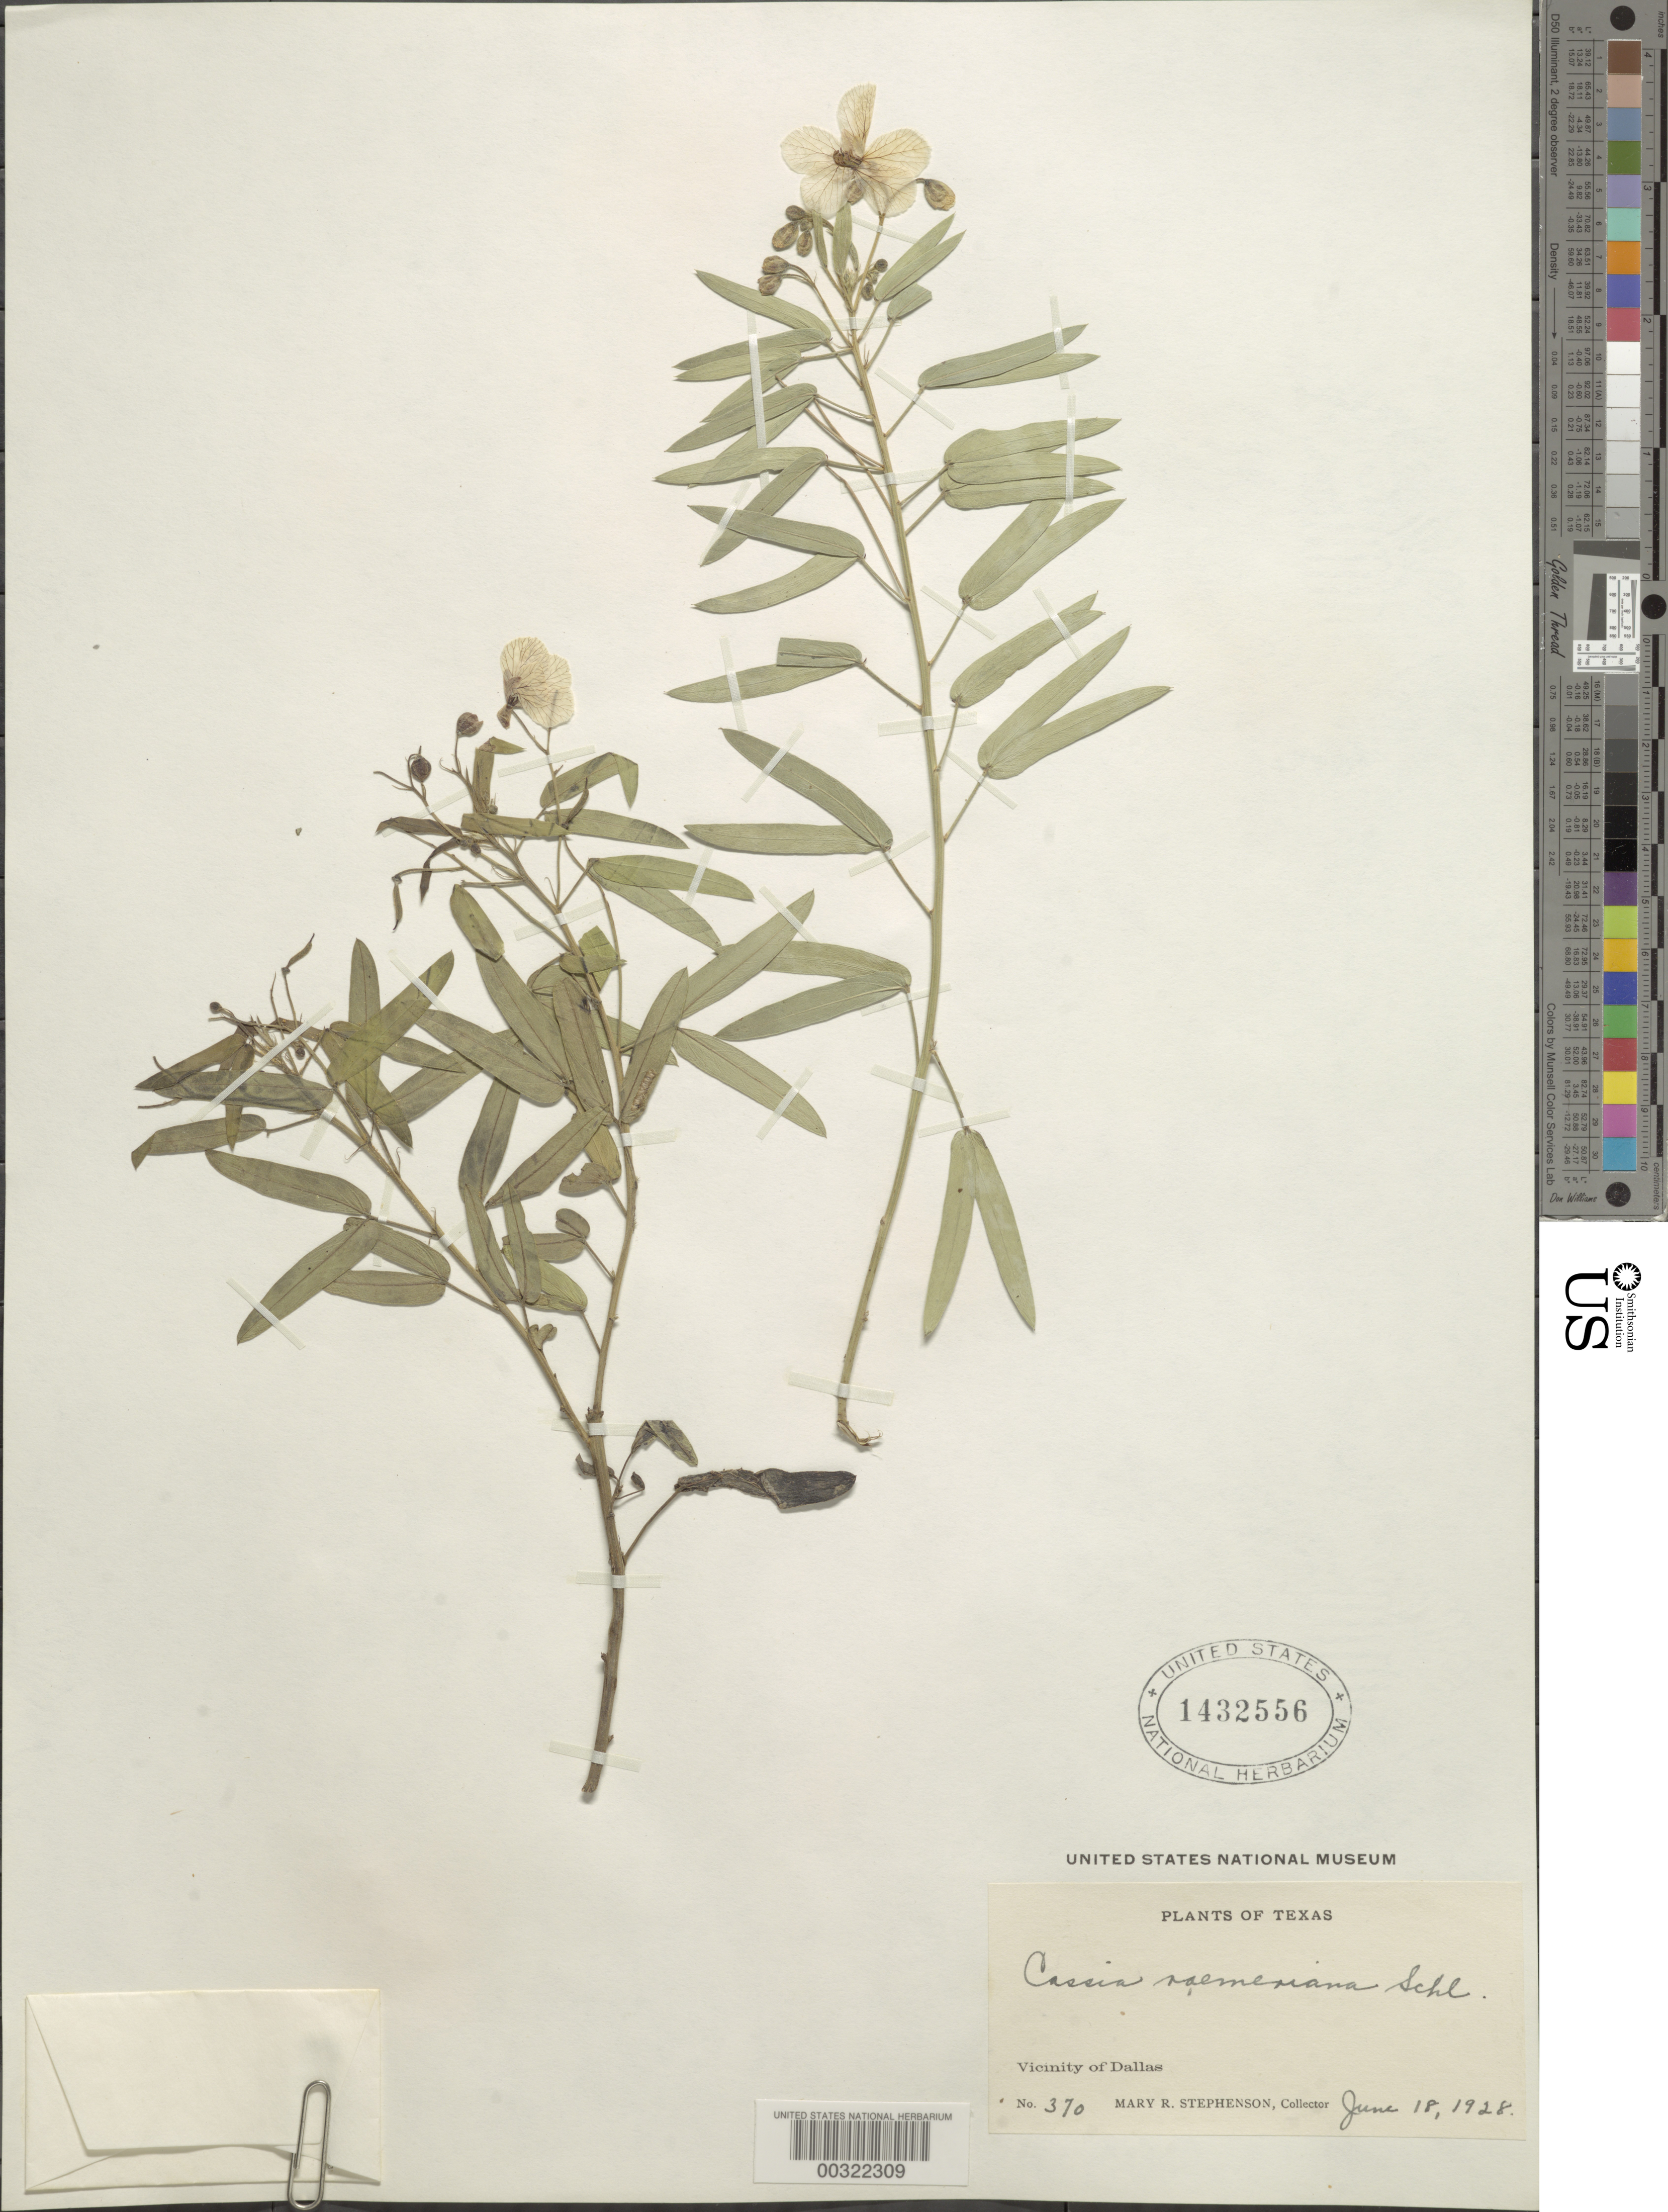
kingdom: Plantae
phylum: Tracheophyta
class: Magnoliopsida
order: Fabales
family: Fabaceae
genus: Senna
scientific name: Senna roemeriana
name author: (Scheele) H.S. Irwin & Barneby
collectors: M. R. Stephenson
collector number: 370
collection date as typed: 18 Jun 1928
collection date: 1928-06-18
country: United States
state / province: Texas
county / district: Dallas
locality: Vicinity of dallas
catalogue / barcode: US 1432556